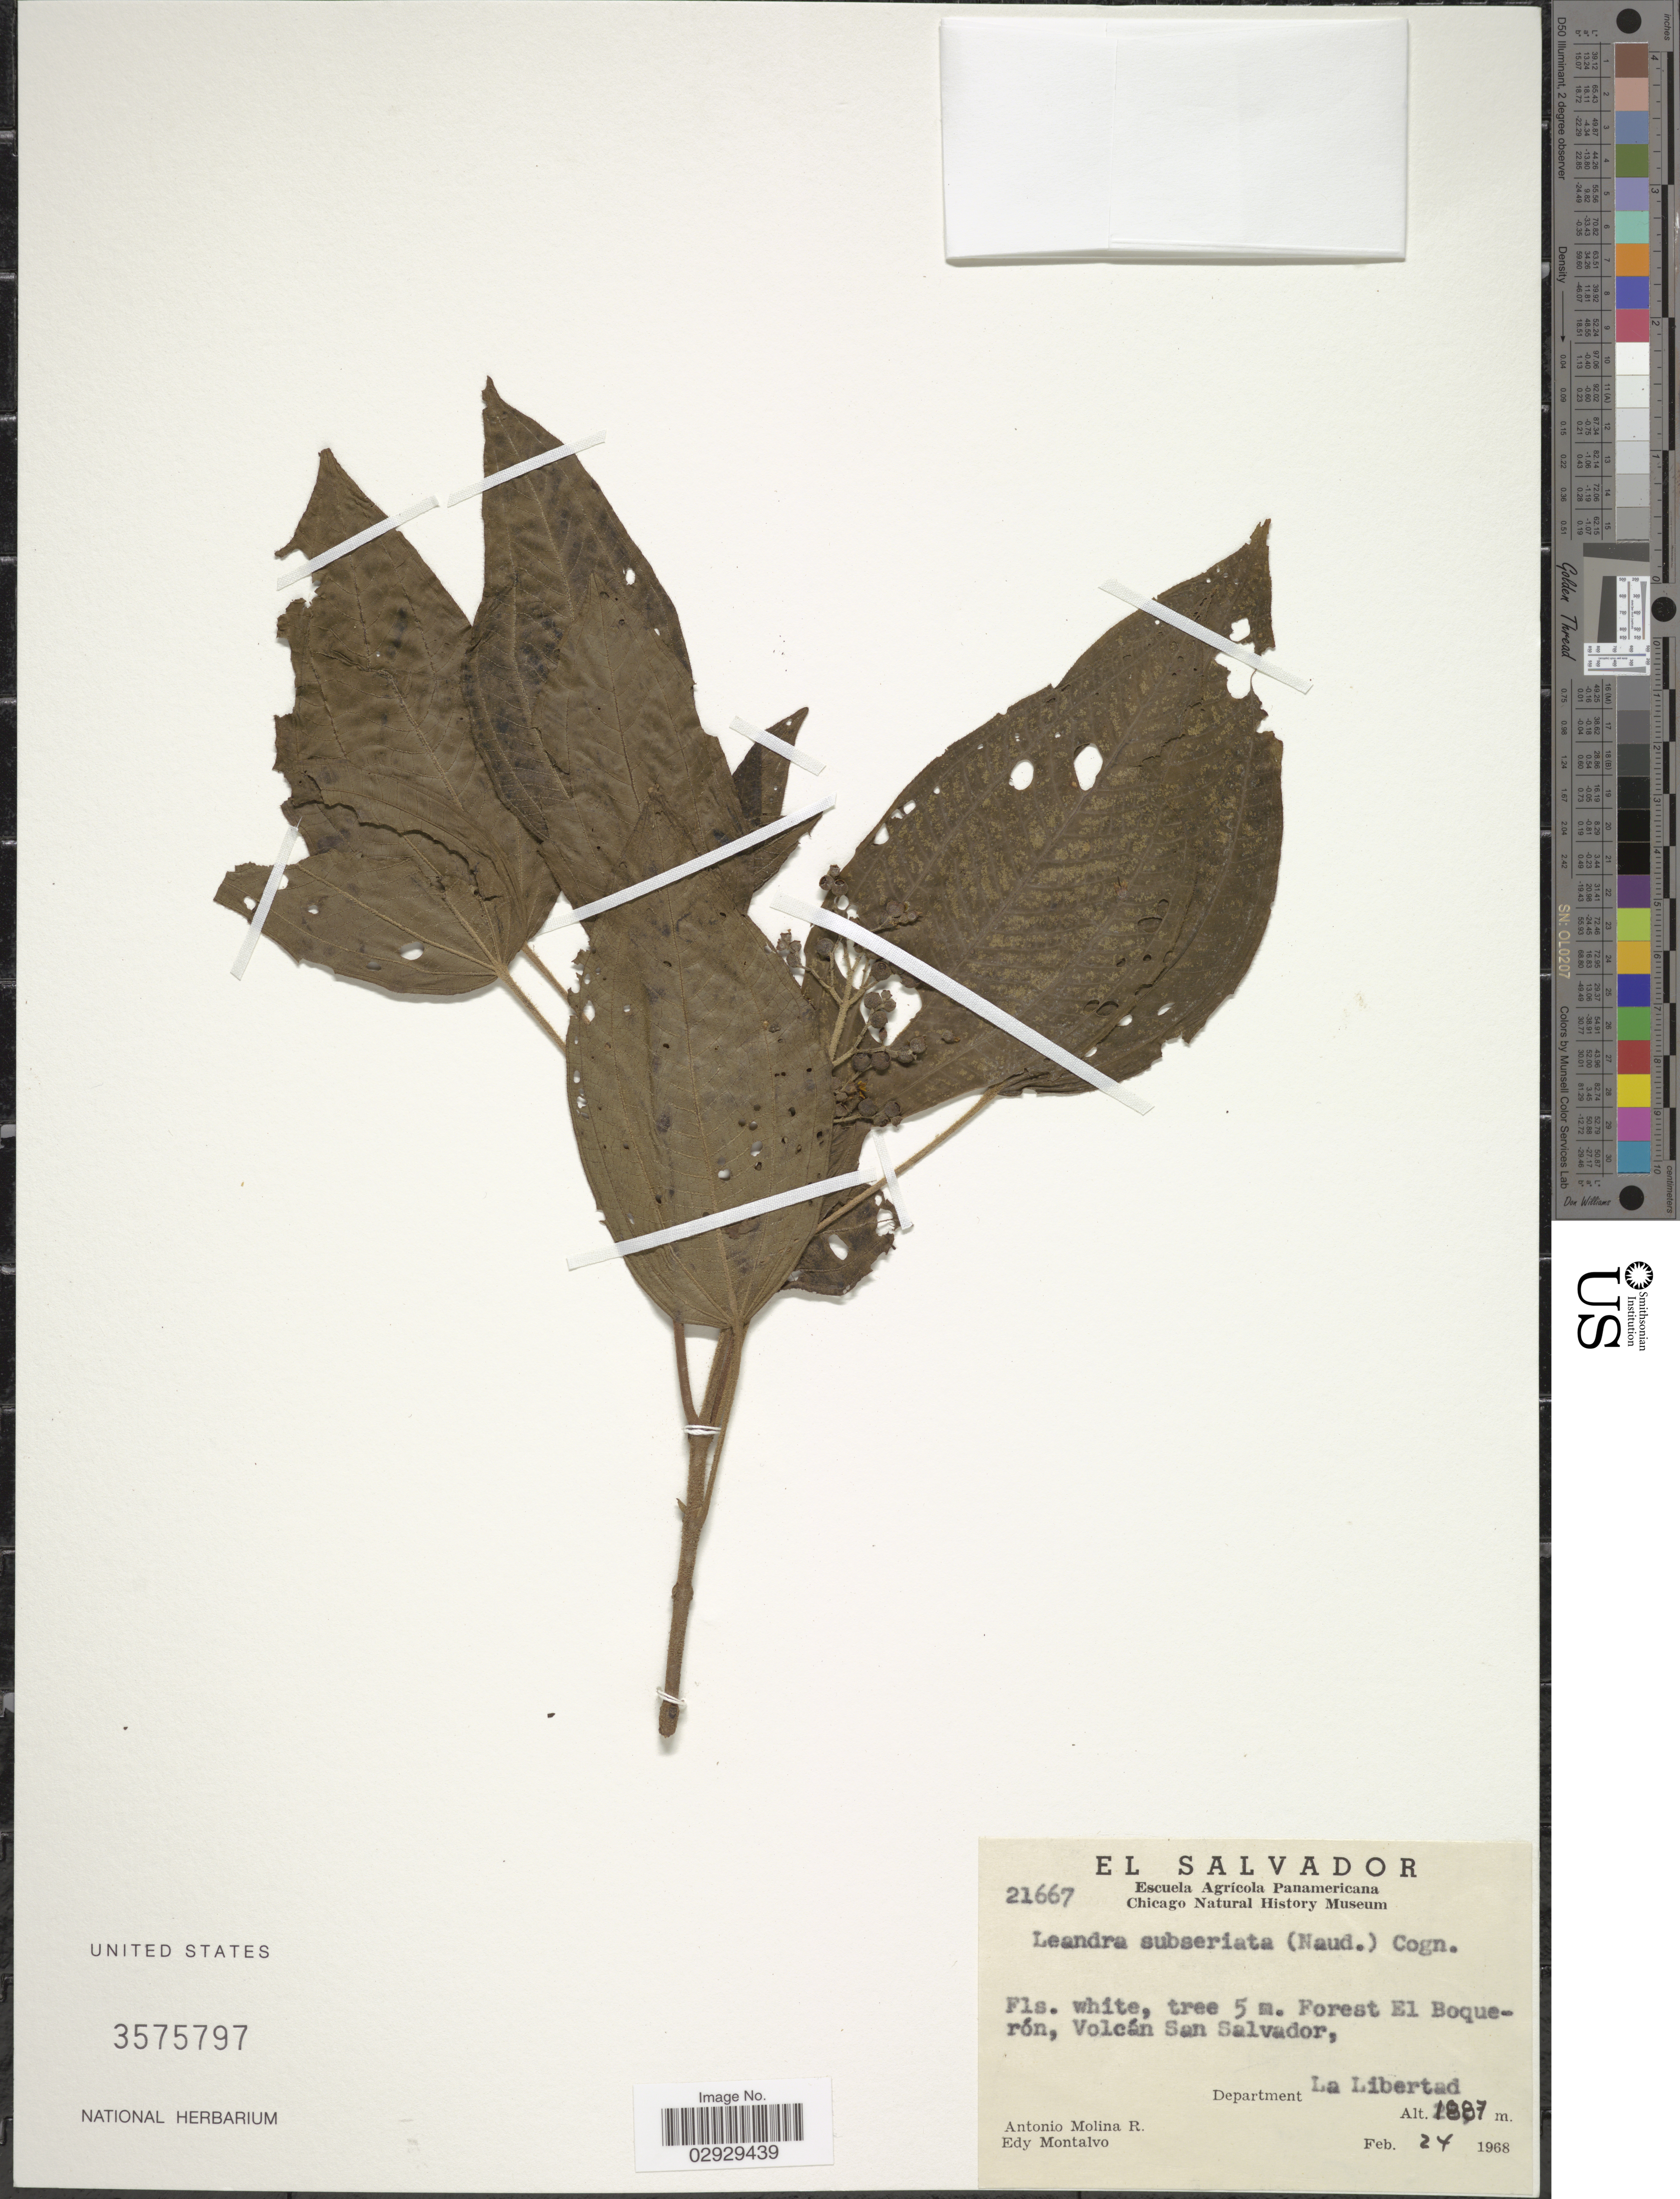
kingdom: Plantae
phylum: Tracheophyta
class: Magnoliopsida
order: Myrtales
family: Melastomataceae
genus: Leandra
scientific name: Leandra subseriata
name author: (Naudin) Cogn.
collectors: A. Molina R. & E. A. Montalvo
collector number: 21667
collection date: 1968-02-24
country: El Salvador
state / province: La Libertad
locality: Forest El Boquerón, Volcán San Salvador. Department La Libertad.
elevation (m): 1887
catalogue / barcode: US 3575797